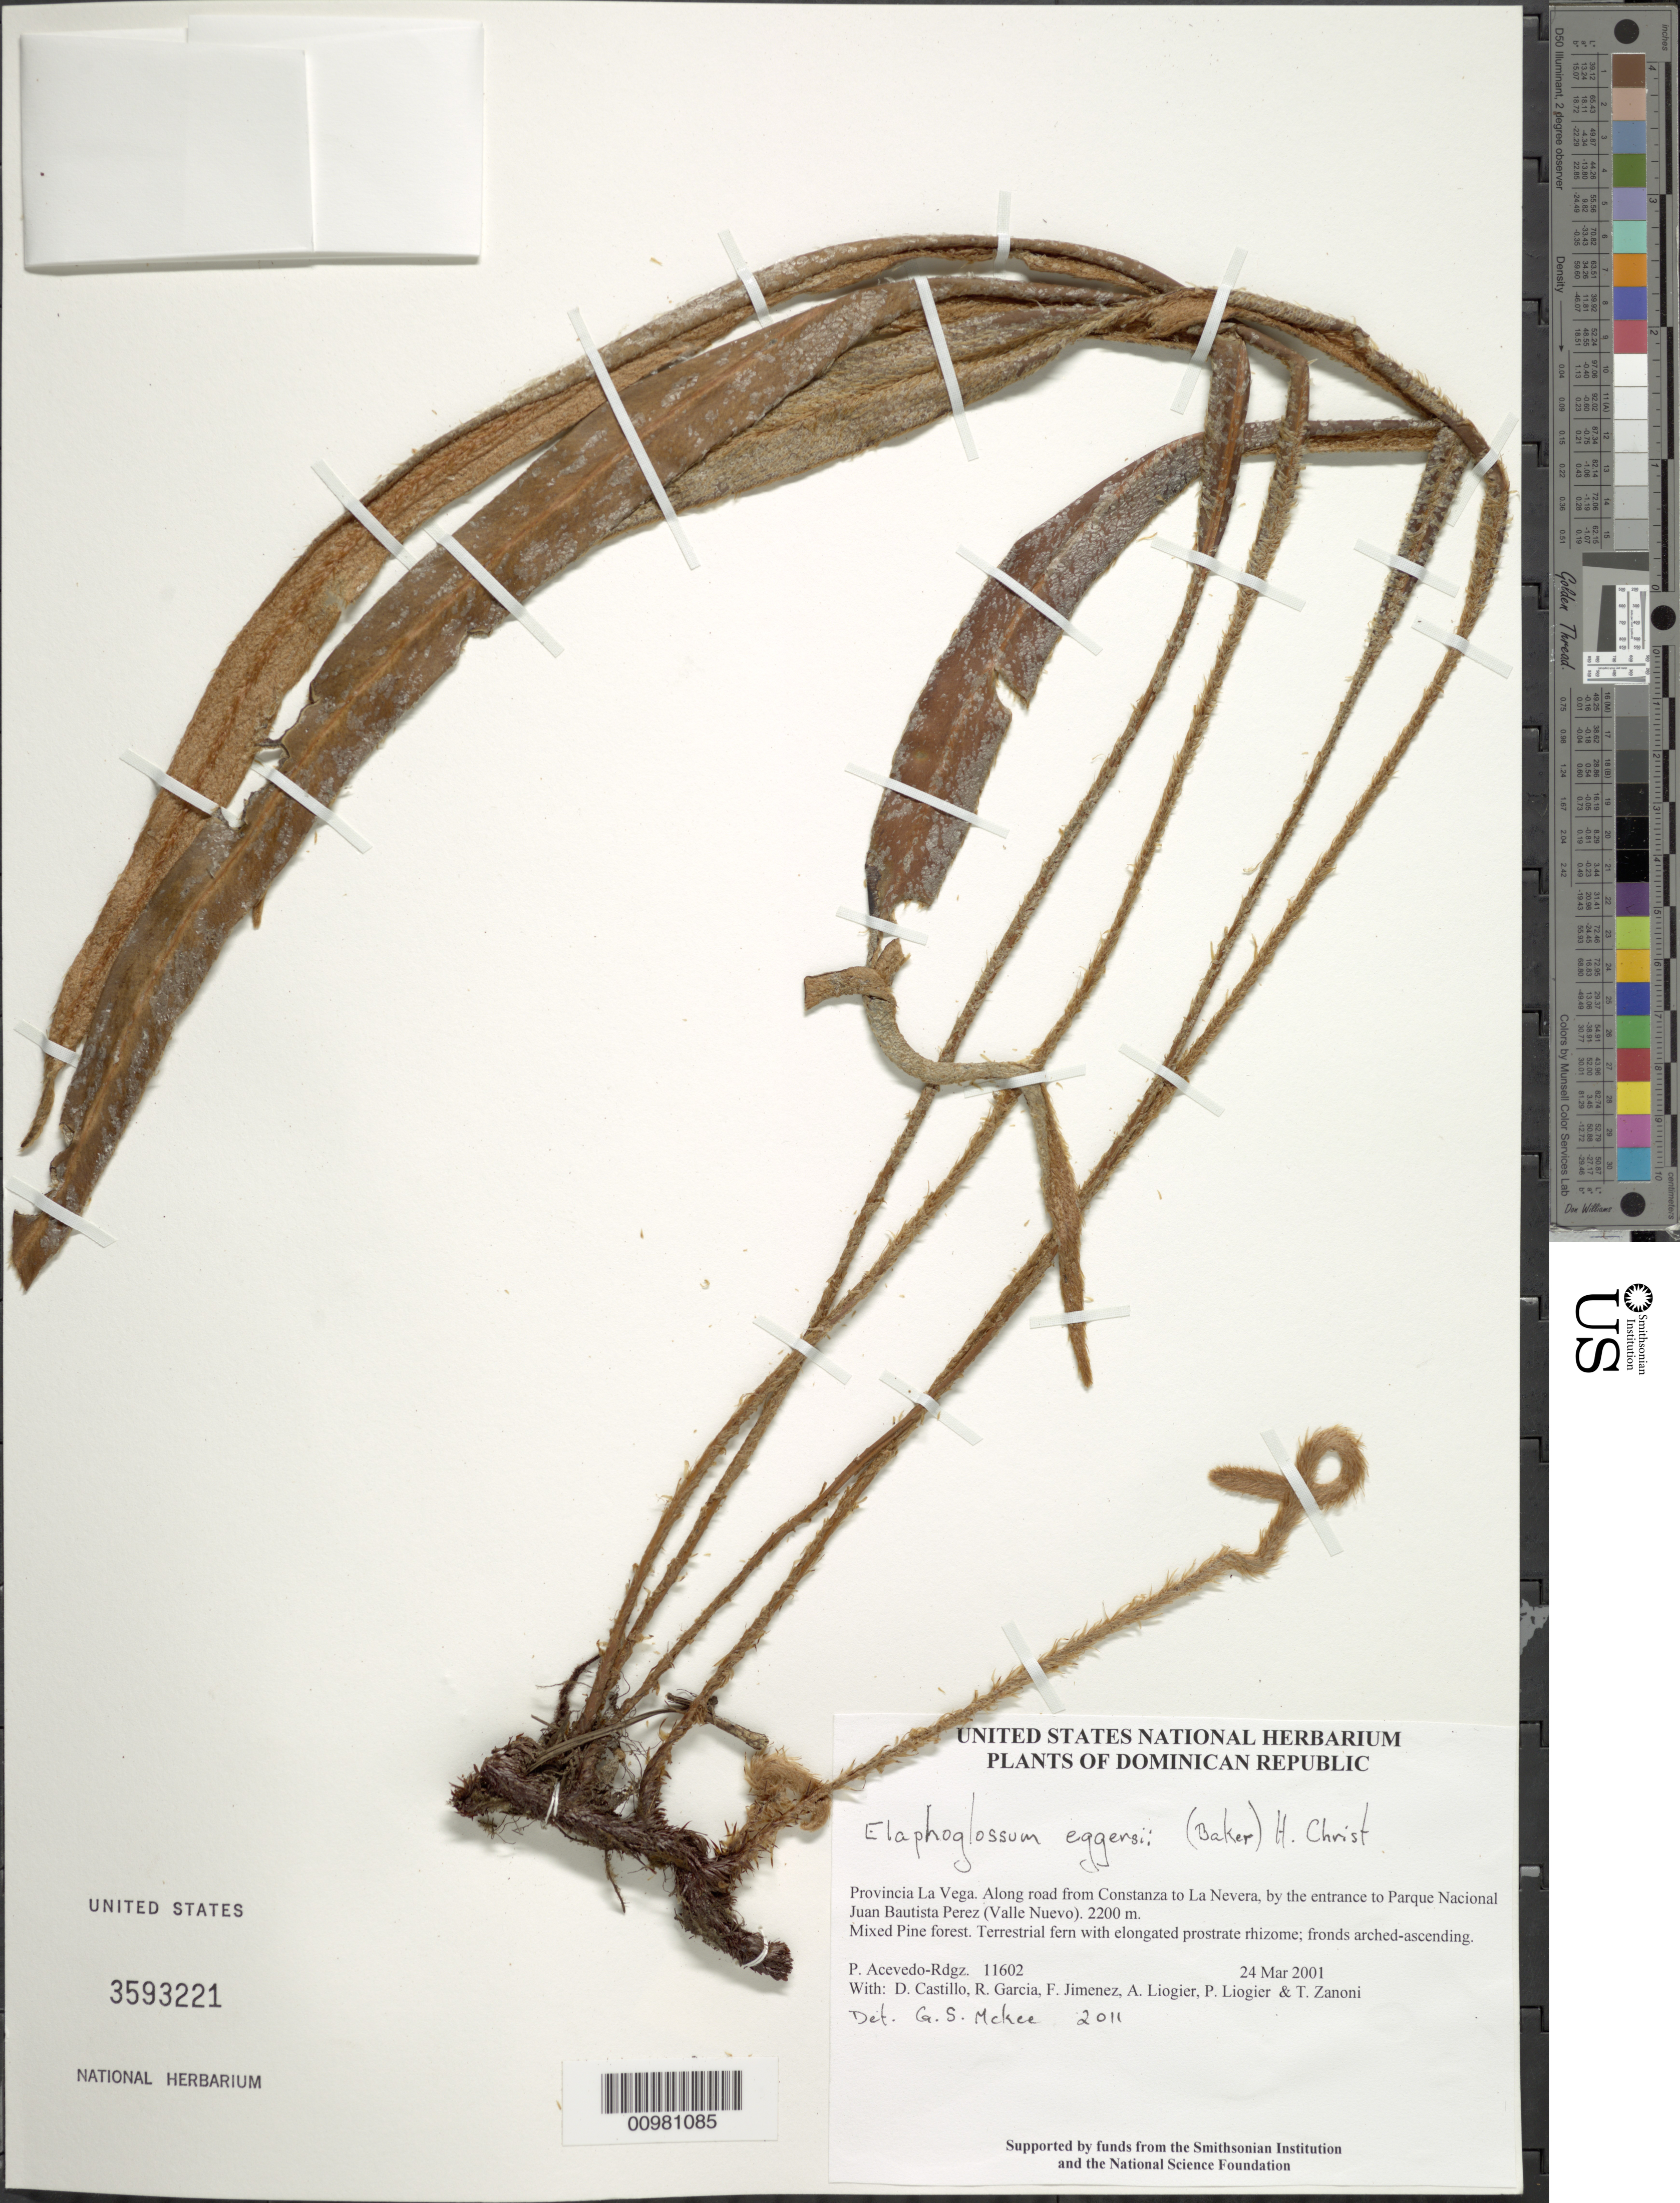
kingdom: Plantae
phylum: Tracheophyta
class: Polypodiopsida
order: Polypodiales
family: Dryopteridaceae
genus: Elaphoglossum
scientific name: Elaphoglossum eggersii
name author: (Baker) Christ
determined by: McKee, G. S., (US), NMNH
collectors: P. Acevedo-Rodr., D. Castillo, R. G. García, F. Jimenez, A. H. Liogier, M. P. Liogier & T. A. Zanoni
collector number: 11602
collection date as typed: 24 Mar 2001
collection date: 2001-03-24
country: Dominican Republic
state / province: La Vega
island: Hispaniola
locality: Provincia La Vega. Along road from Constanza to La Nevera, by the entrance to Parque Nacional Juan Bautista Perez (Valle Nuevo).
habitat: Mixed Pine forest.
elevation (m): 2200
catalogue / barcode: US 3593221